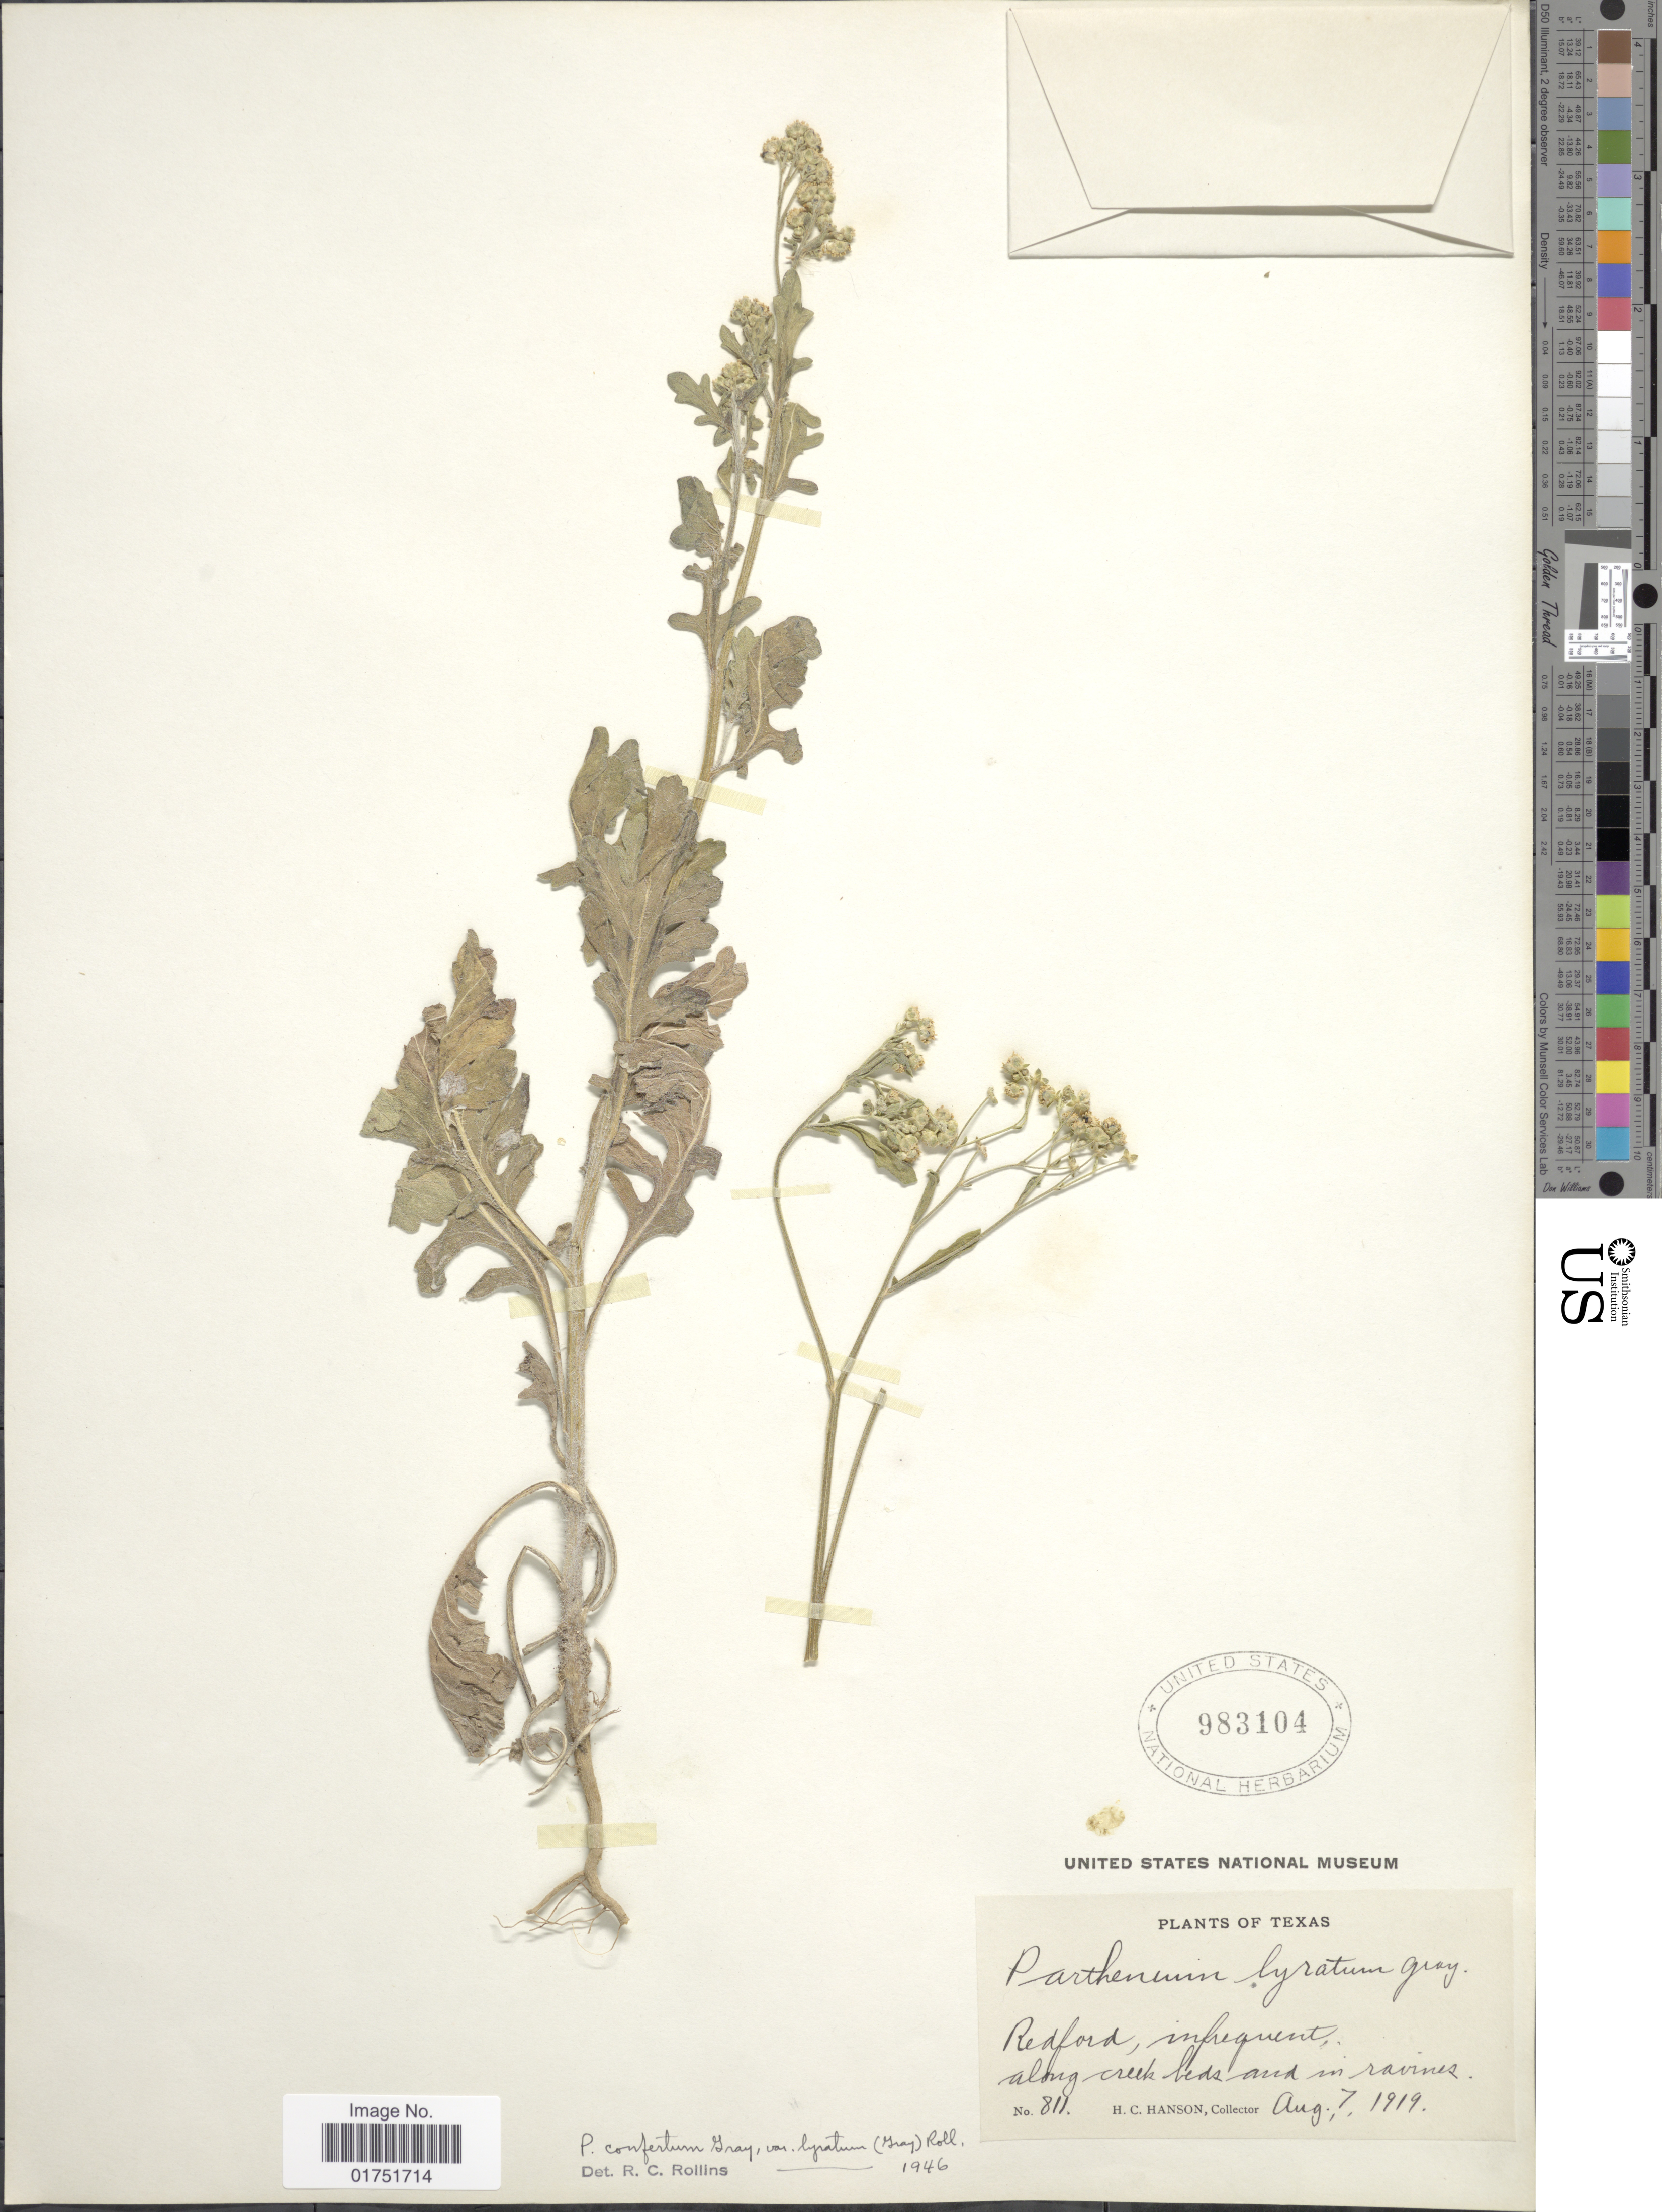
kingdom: Plantae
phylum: Tracheophyta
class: Magnoliopsida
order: Asterales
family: Asteraceae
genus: Parthenium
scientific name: Parthenium confertum var. lyratum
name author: (A. Gray) Rollins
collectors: H. Hanson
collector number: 811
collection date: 1919-08-07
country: United States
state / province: Texas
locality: Redford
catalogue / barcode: US 983104